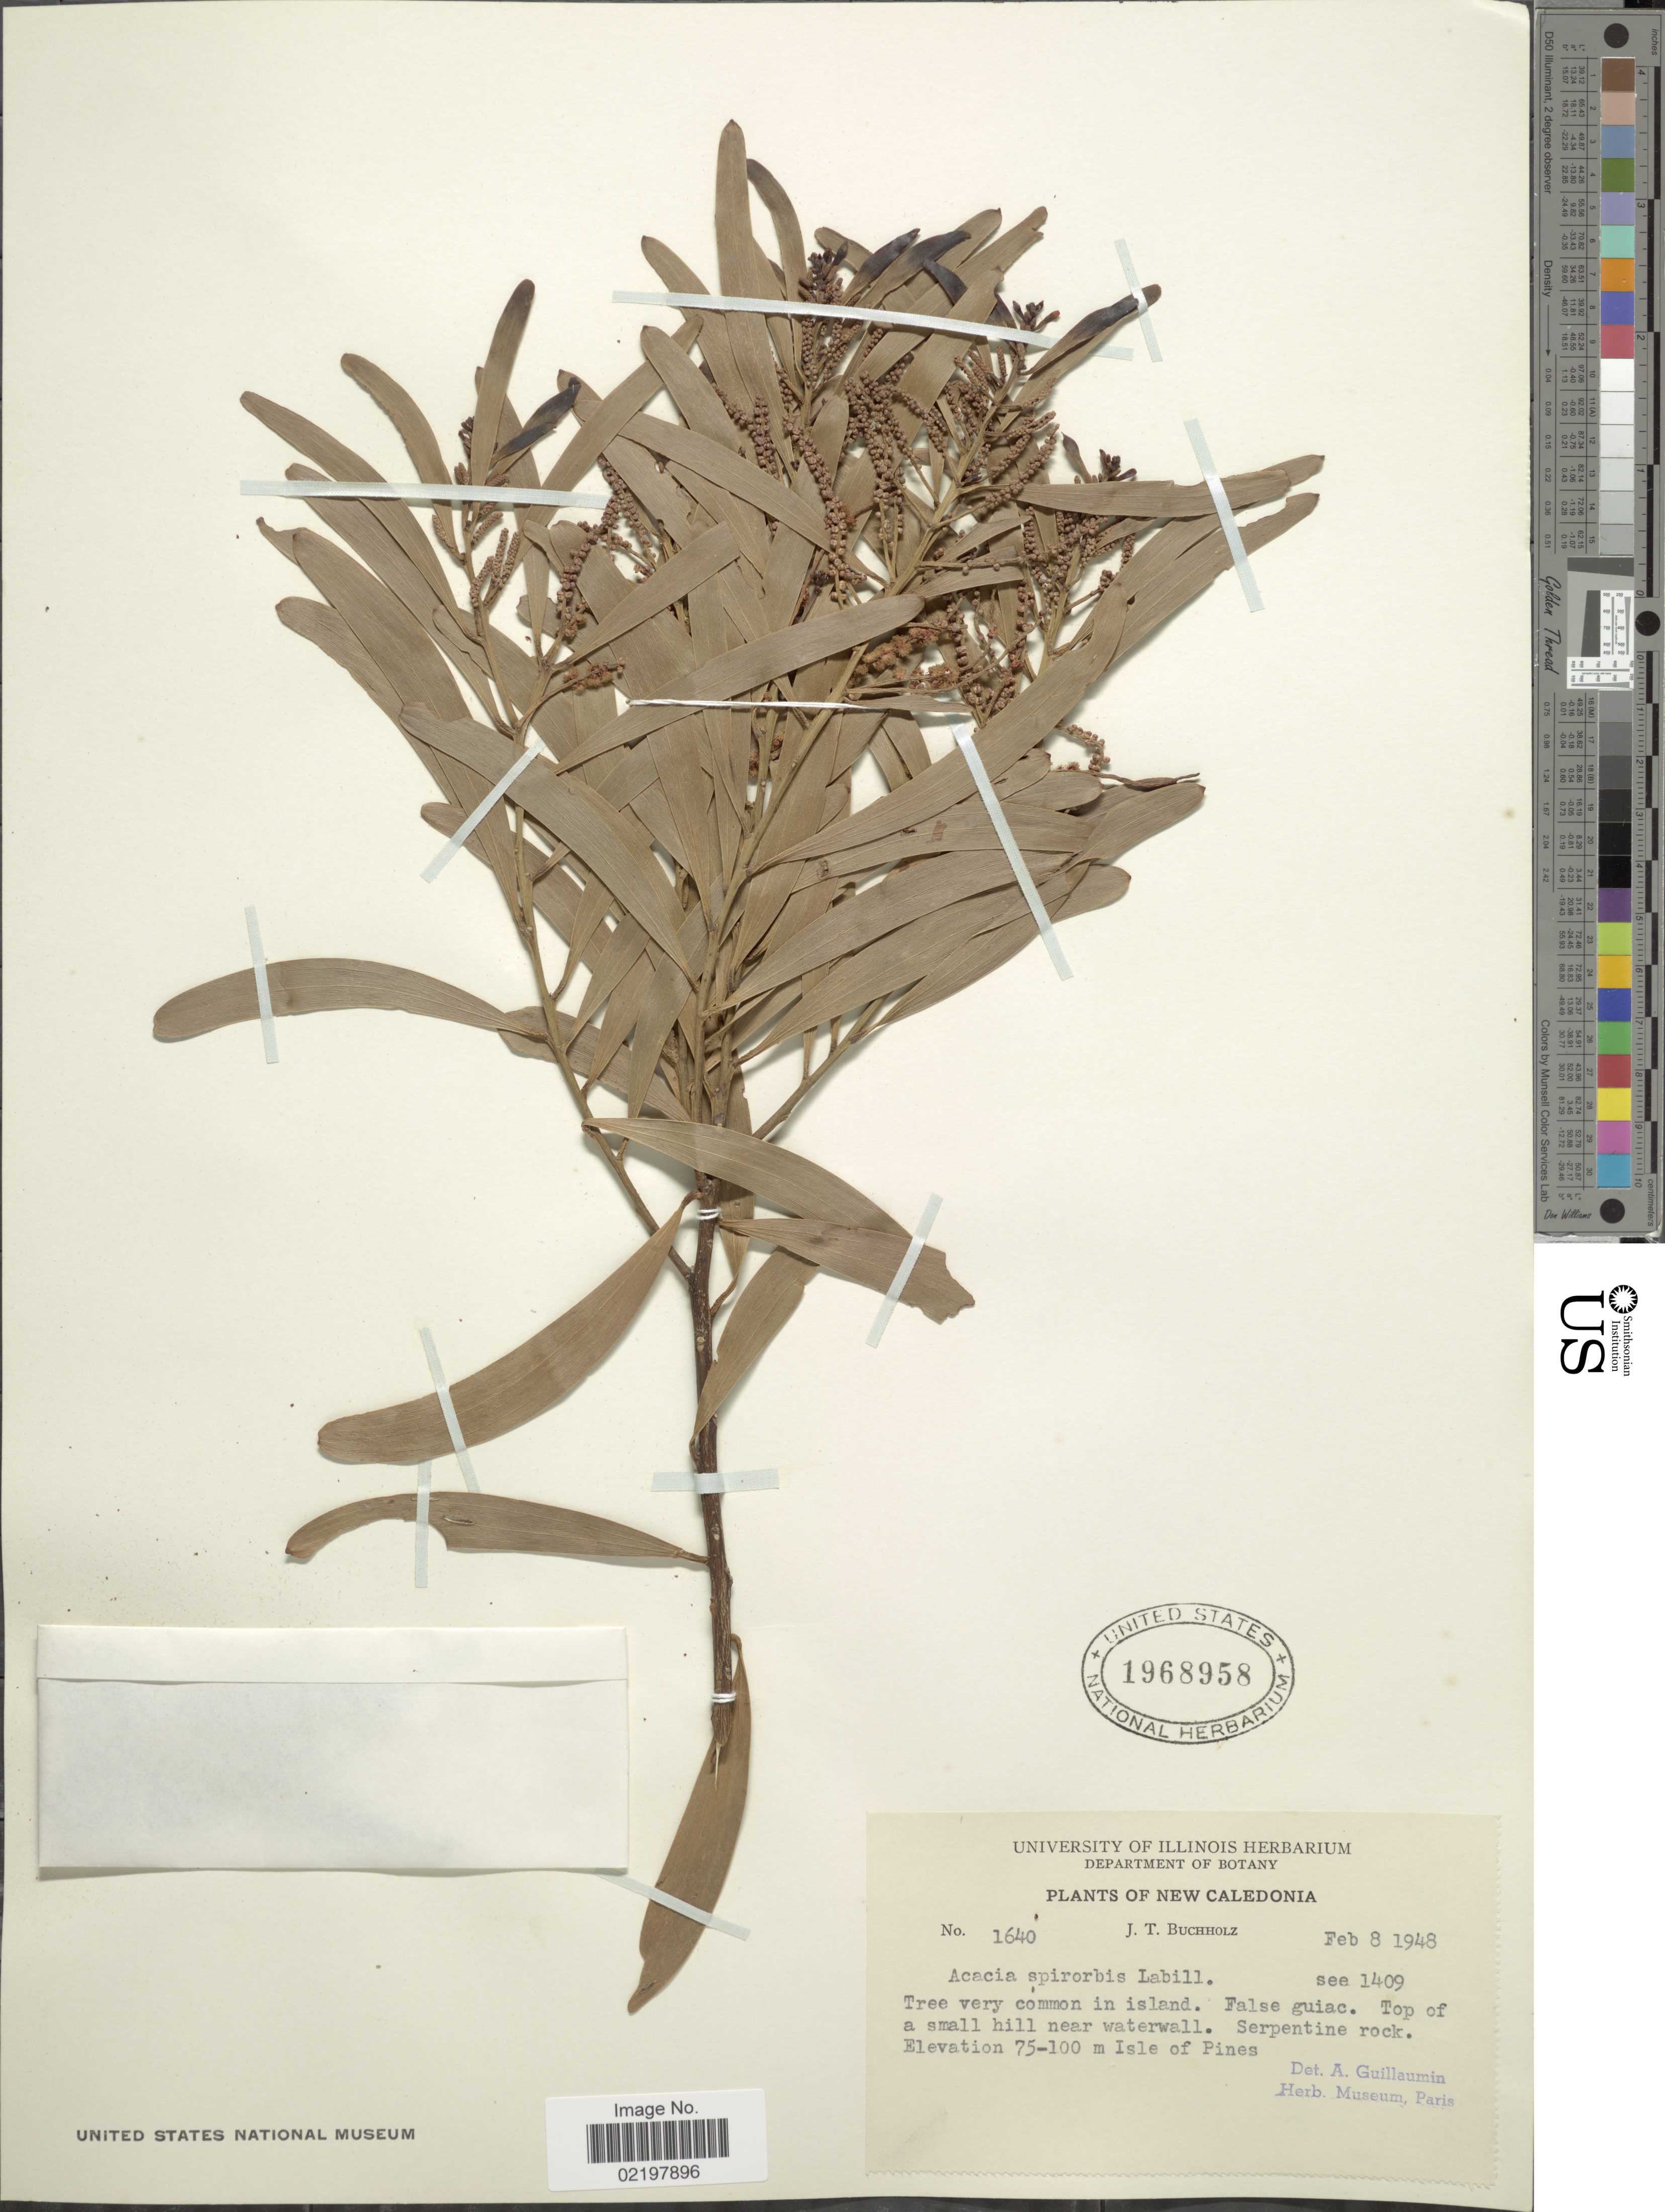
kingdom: Plantae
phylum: Tracheophyta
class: Magnoliopsida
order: Fabales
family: Fabaceae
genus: Acacia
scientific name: Acacia spirorbis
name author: Labill.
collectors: J. T. Buchholz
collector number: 1640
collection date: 1948-02-08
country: New Caledonia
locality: Top of a small hill near waterwall, Serpentine rock, Isle of Pines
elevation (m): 75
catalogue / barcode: US 1968958